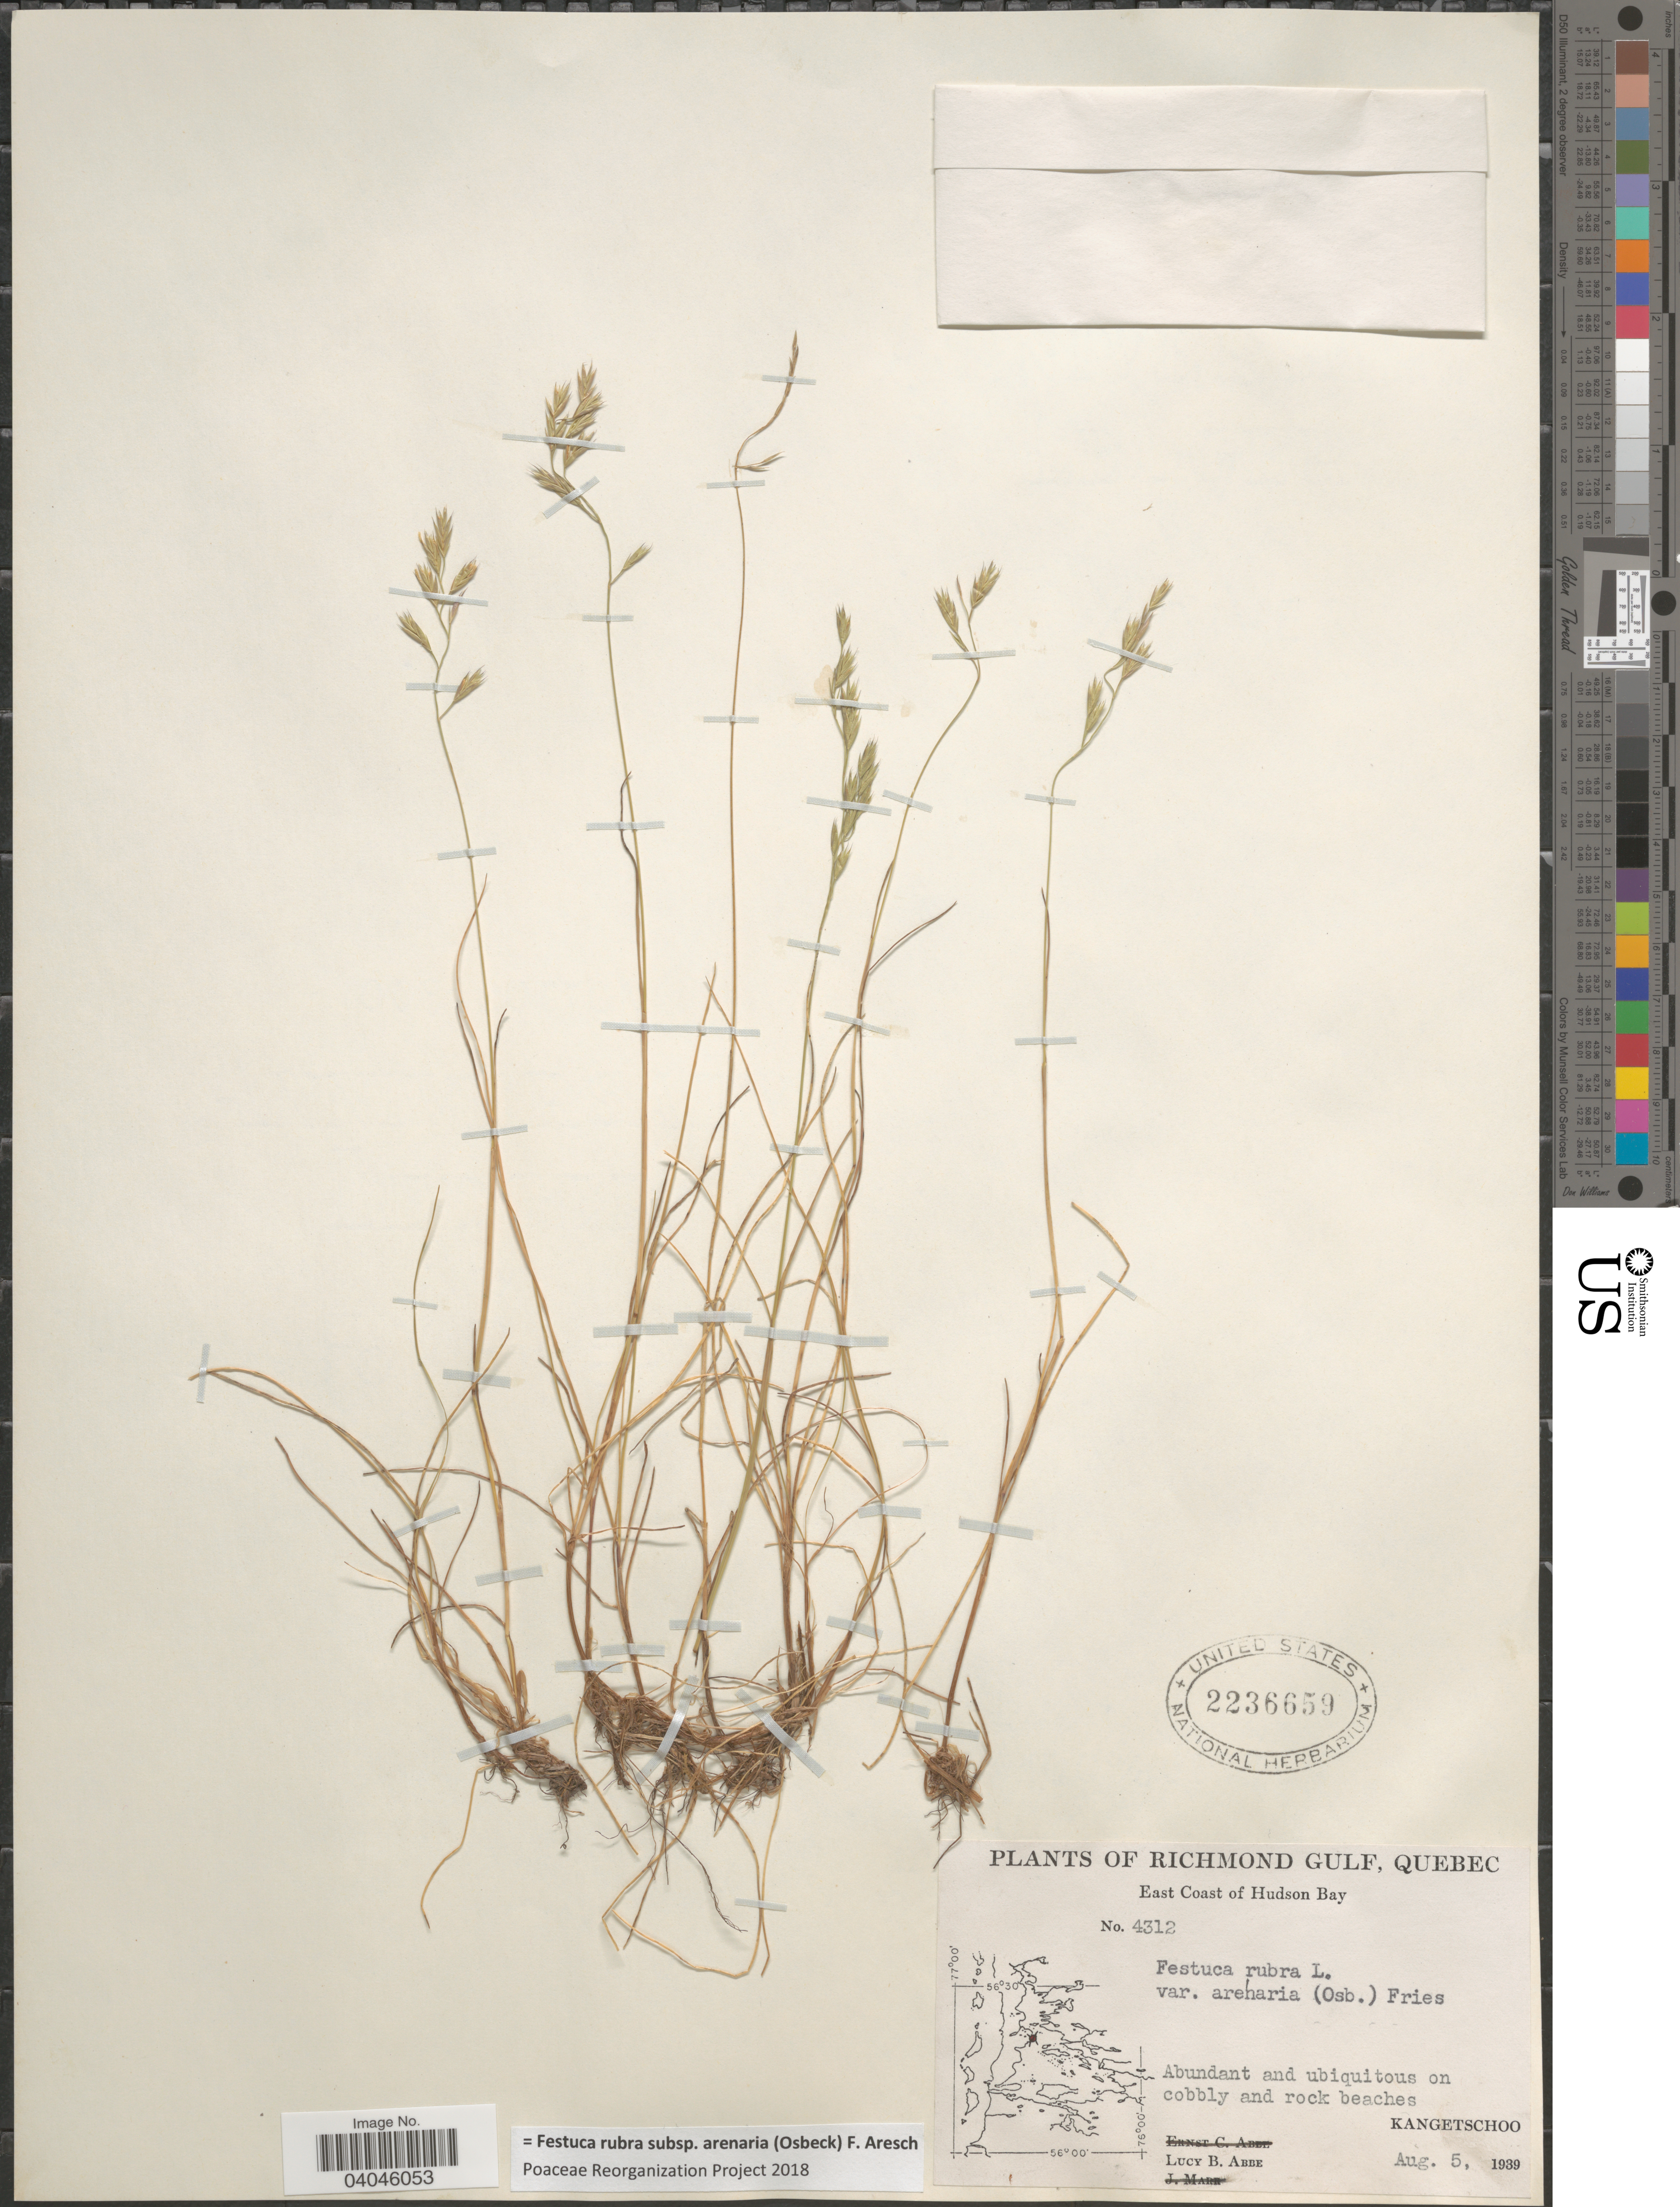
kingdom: Plantae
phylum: Tracheophyta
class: Liliopsida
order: Poales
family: Poaceae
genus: Festuca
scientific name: Festuca rubra subsp. arenaria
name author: (Osbeck) F. Aresch.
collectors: L. B. Abbe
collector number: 4312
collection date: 1939-08-05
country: Canada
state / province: Quebec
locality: Richmond Gulf. East Coast of Hudson Bay. Abundant and ubiquitous on cobbly and rock beaches Kangetschoo.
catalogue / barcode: US 2236659